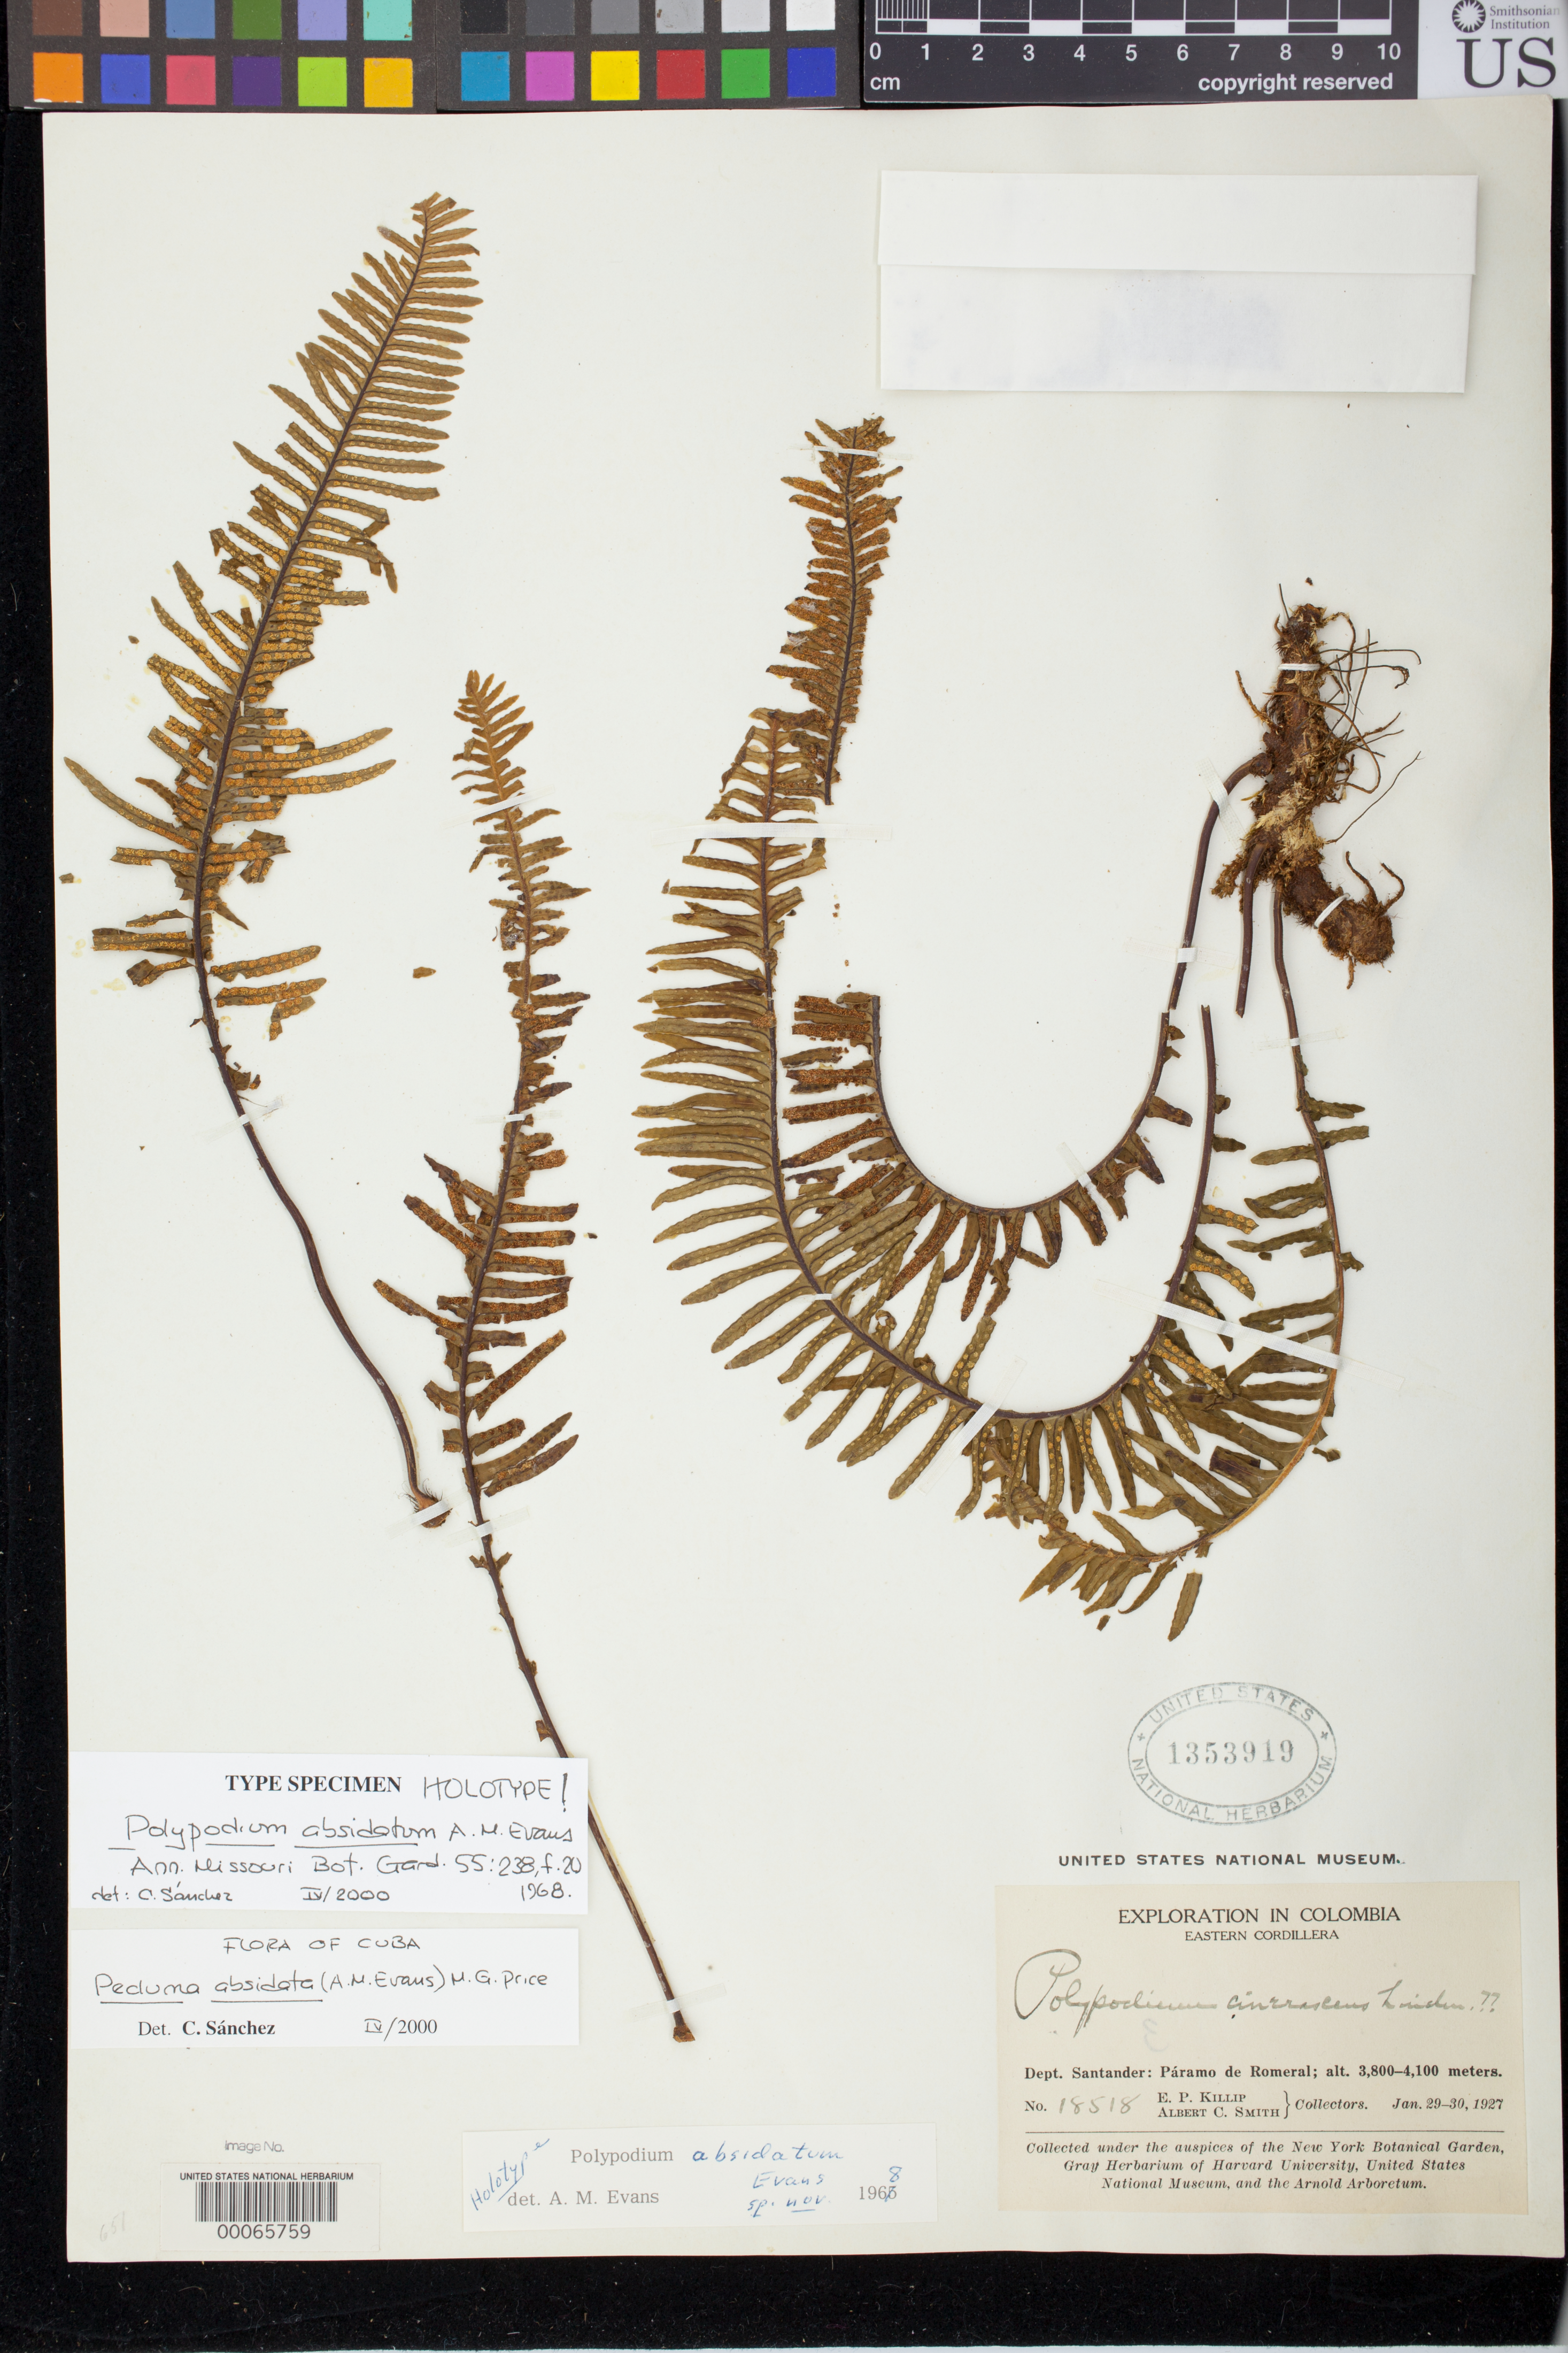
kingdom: Plantae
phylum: Tracheophyta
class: Polypodiopsida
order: Polypodiales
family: Polypodiaceae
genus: Polypodium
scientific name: Polypodium absidatum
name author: A.M. Evans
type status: Holotype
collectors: E. P. Killip & A. C. Smith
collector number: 18518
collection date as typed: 29 Jan 1927 and 30 Jan 1927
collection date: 1927-01-29,1927-01-30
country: Colombia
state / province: Santander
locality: Paramo de Romera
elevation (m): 3800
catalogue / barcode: US 1353919